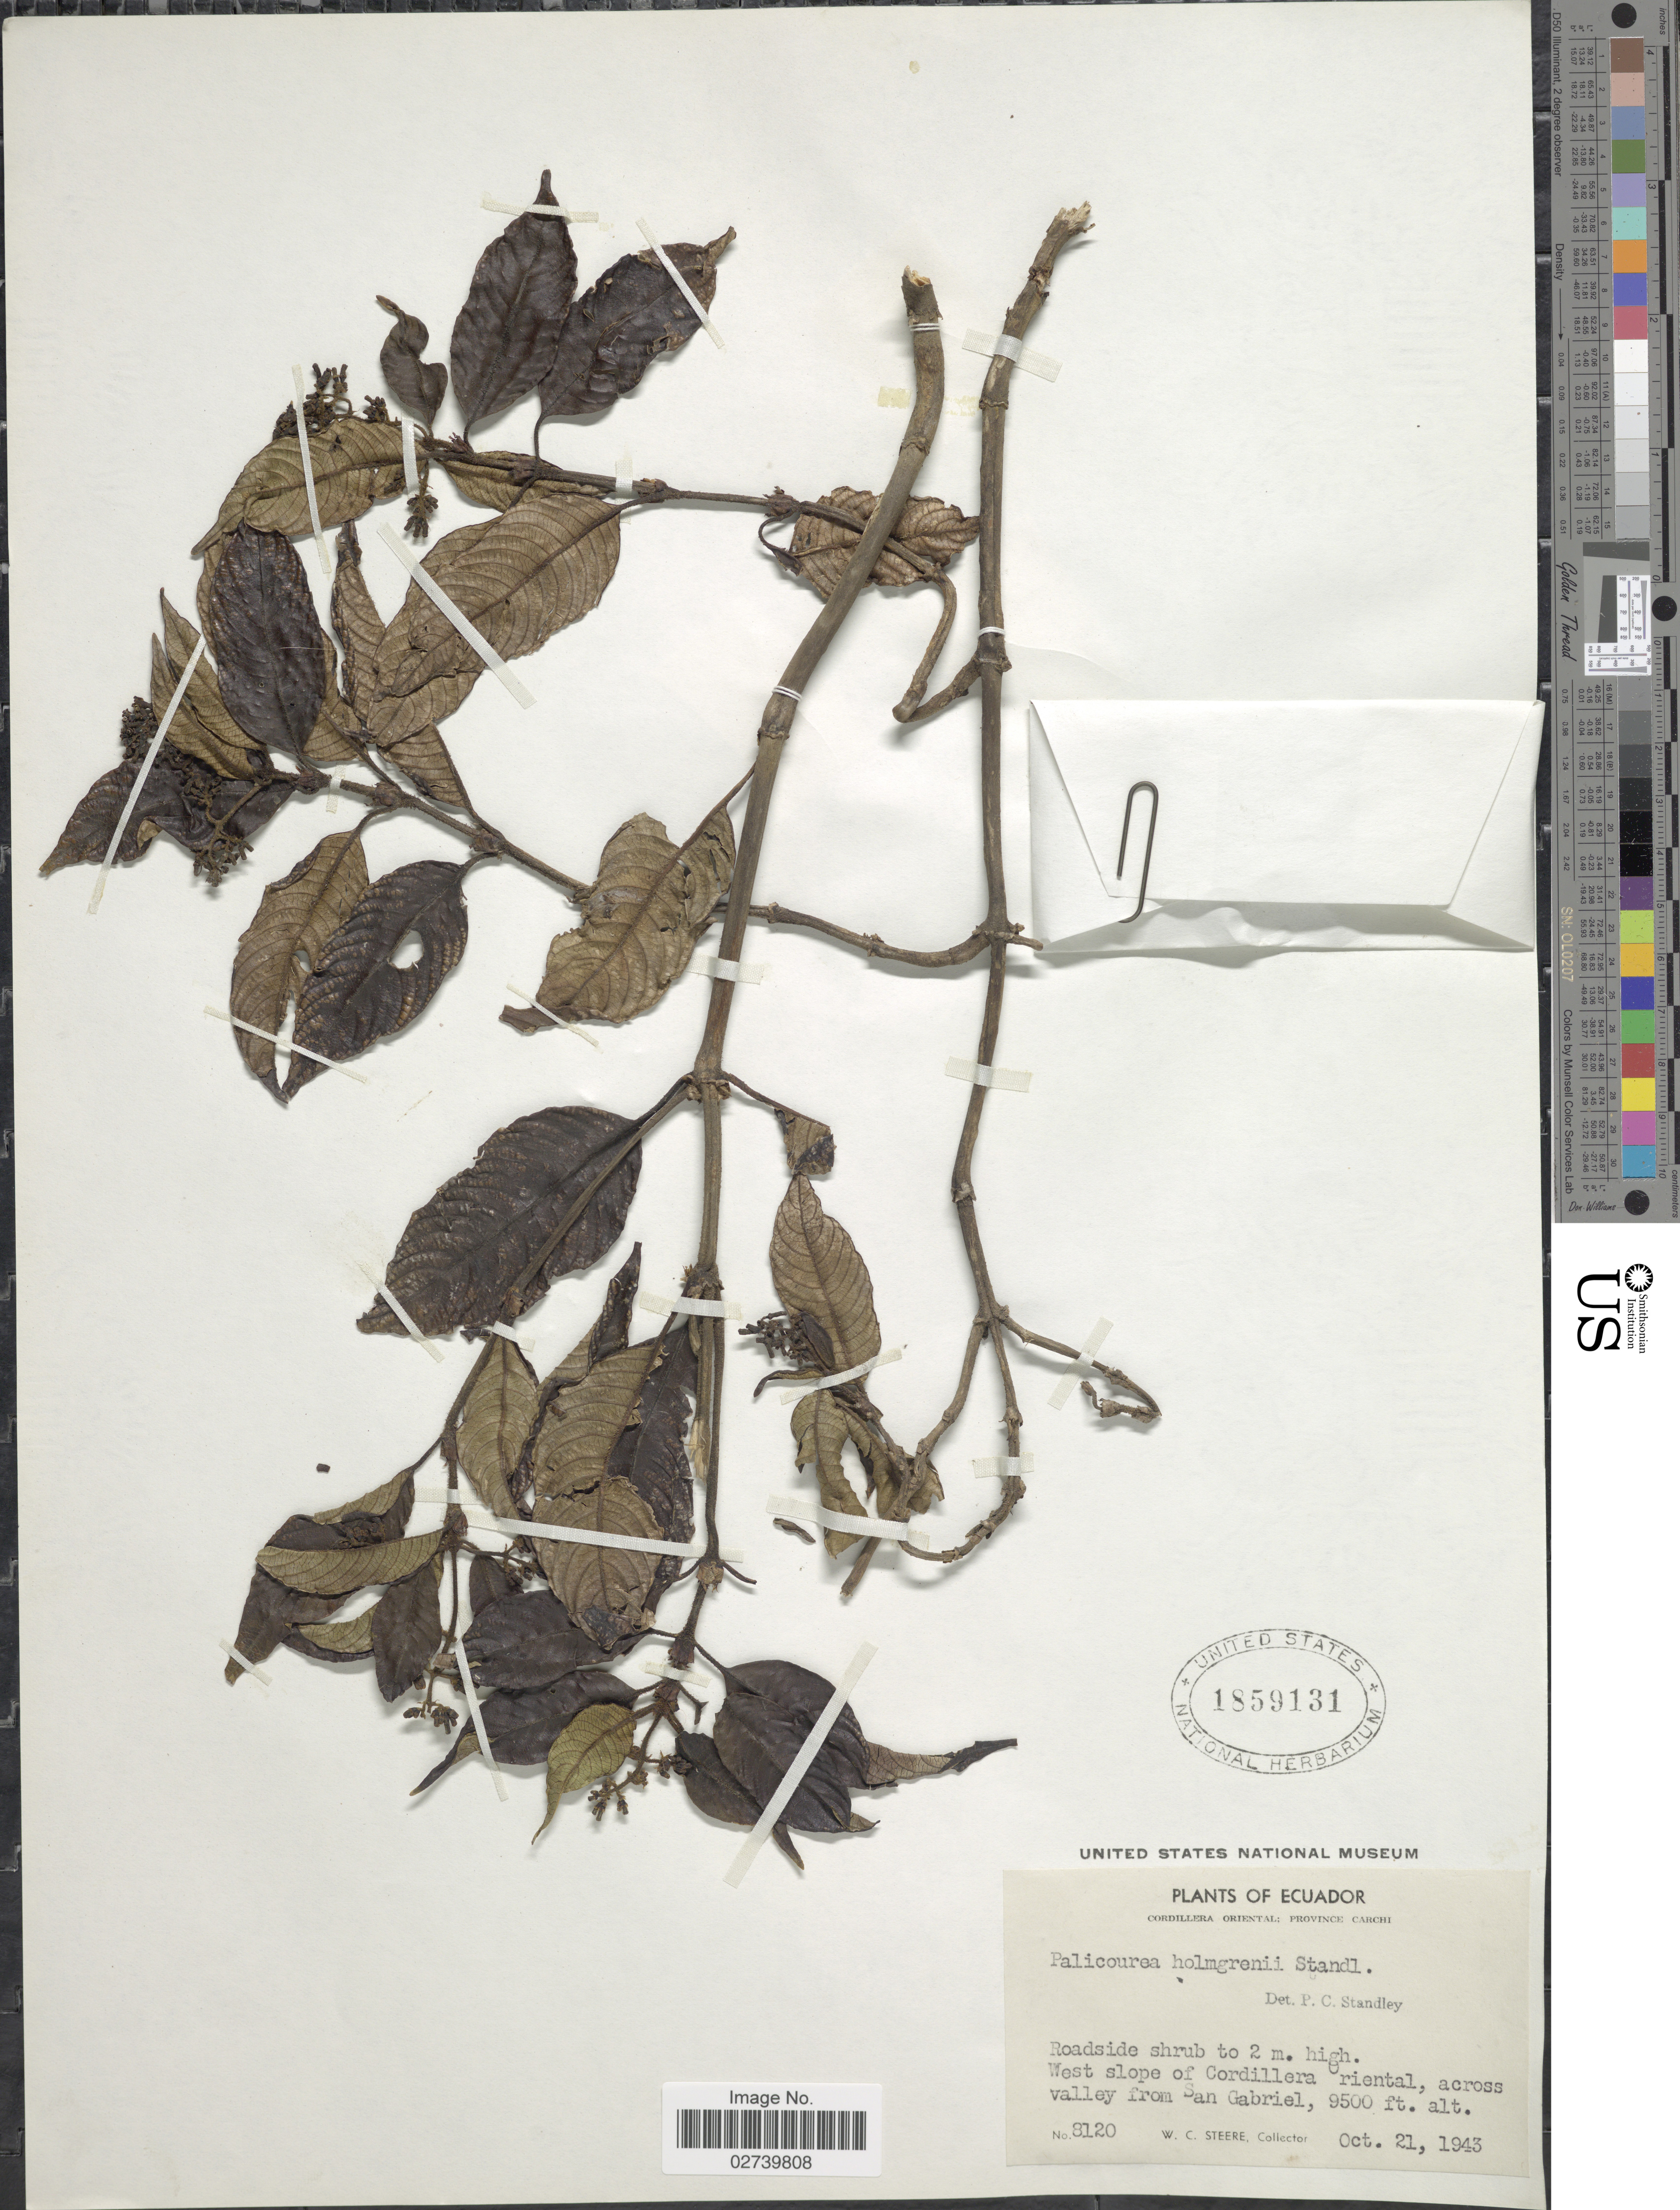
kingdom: Plantae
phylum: Tracheophyta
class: Magnoliopsida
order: Gentianales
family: Rubiaceae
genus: Palicourea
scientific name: Palicourea holmgrenii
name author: Standl.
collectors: W. C. Steere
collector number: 8120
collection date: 1943-10-21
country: Ecuador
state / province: Carchi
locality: Cordillera Oriental. West slope of Cordillera Oriental, across valley from San Gabriel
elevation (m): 2896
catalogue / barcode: US 1859131